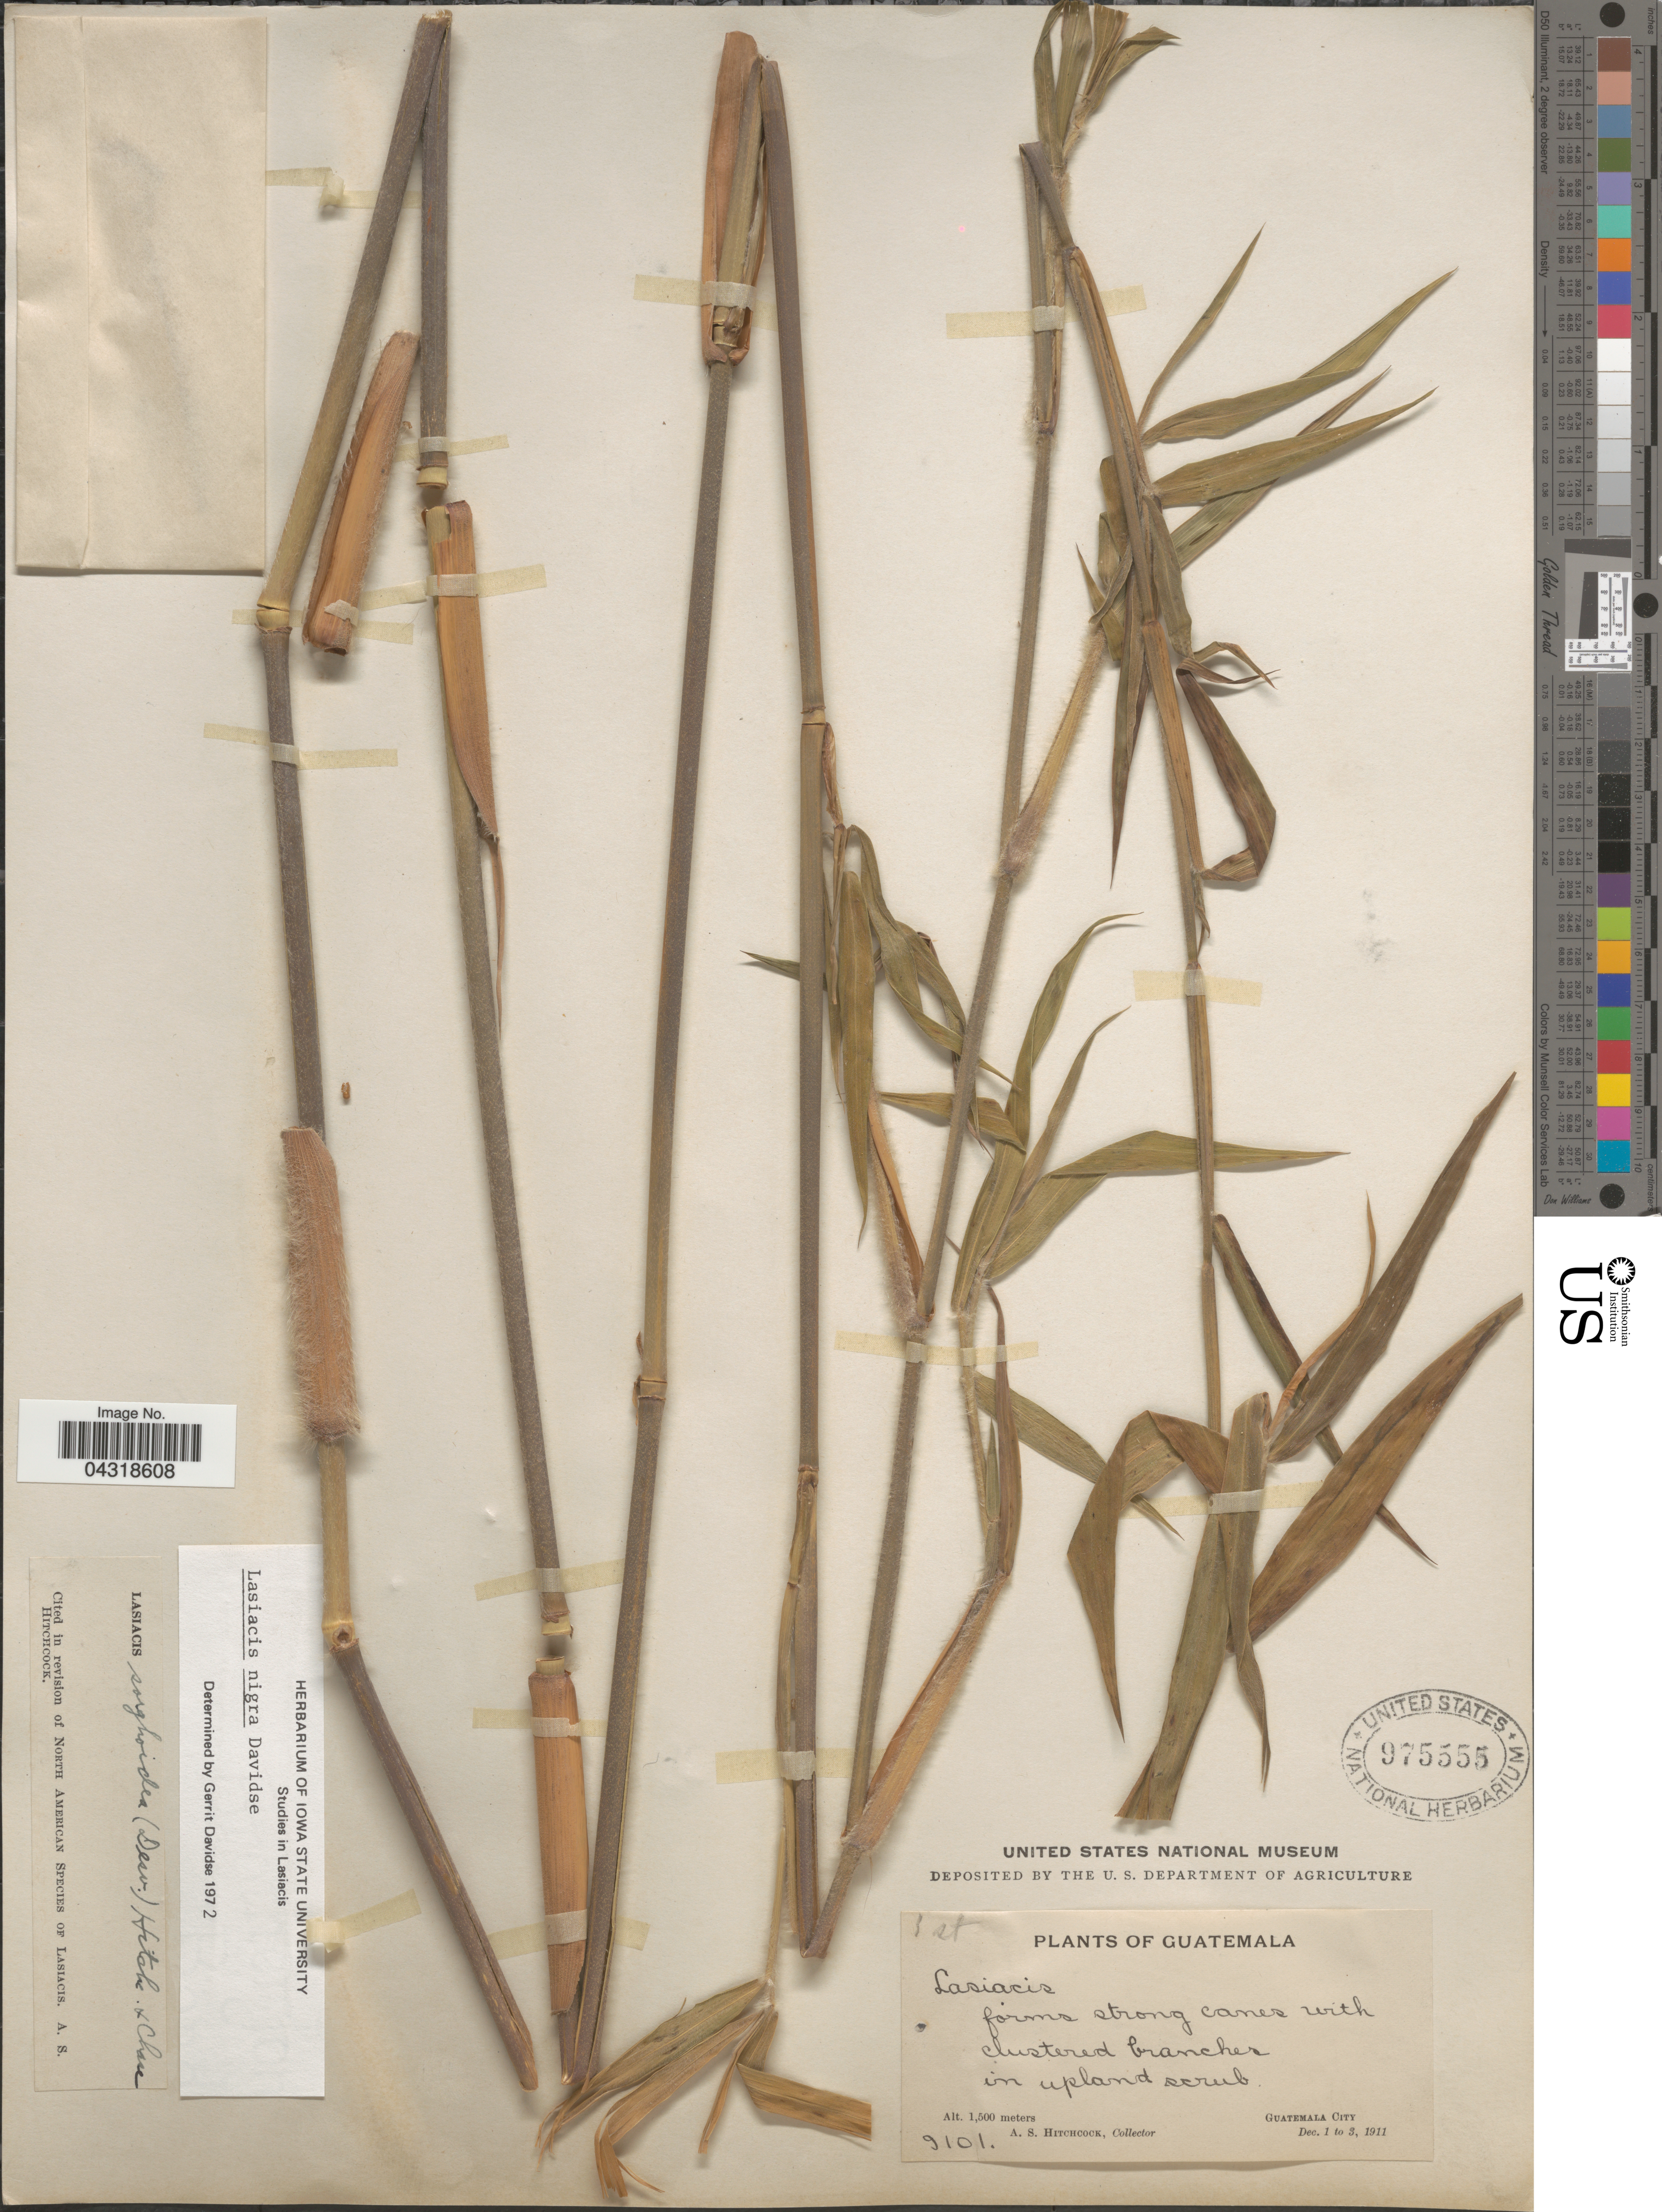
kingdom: Plantae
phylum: Tracheophyta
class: Liliopsida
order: Poales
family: Poaceae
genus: Lasiacis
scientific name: Lasiacis nigra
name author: Davidse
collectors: A. S. Hitchcock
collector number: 9101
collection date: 1911-12-01/1911-12-03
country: Guatemala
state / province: Guatemala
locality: Guatemala City.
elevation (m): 1500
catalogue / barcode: US 975555